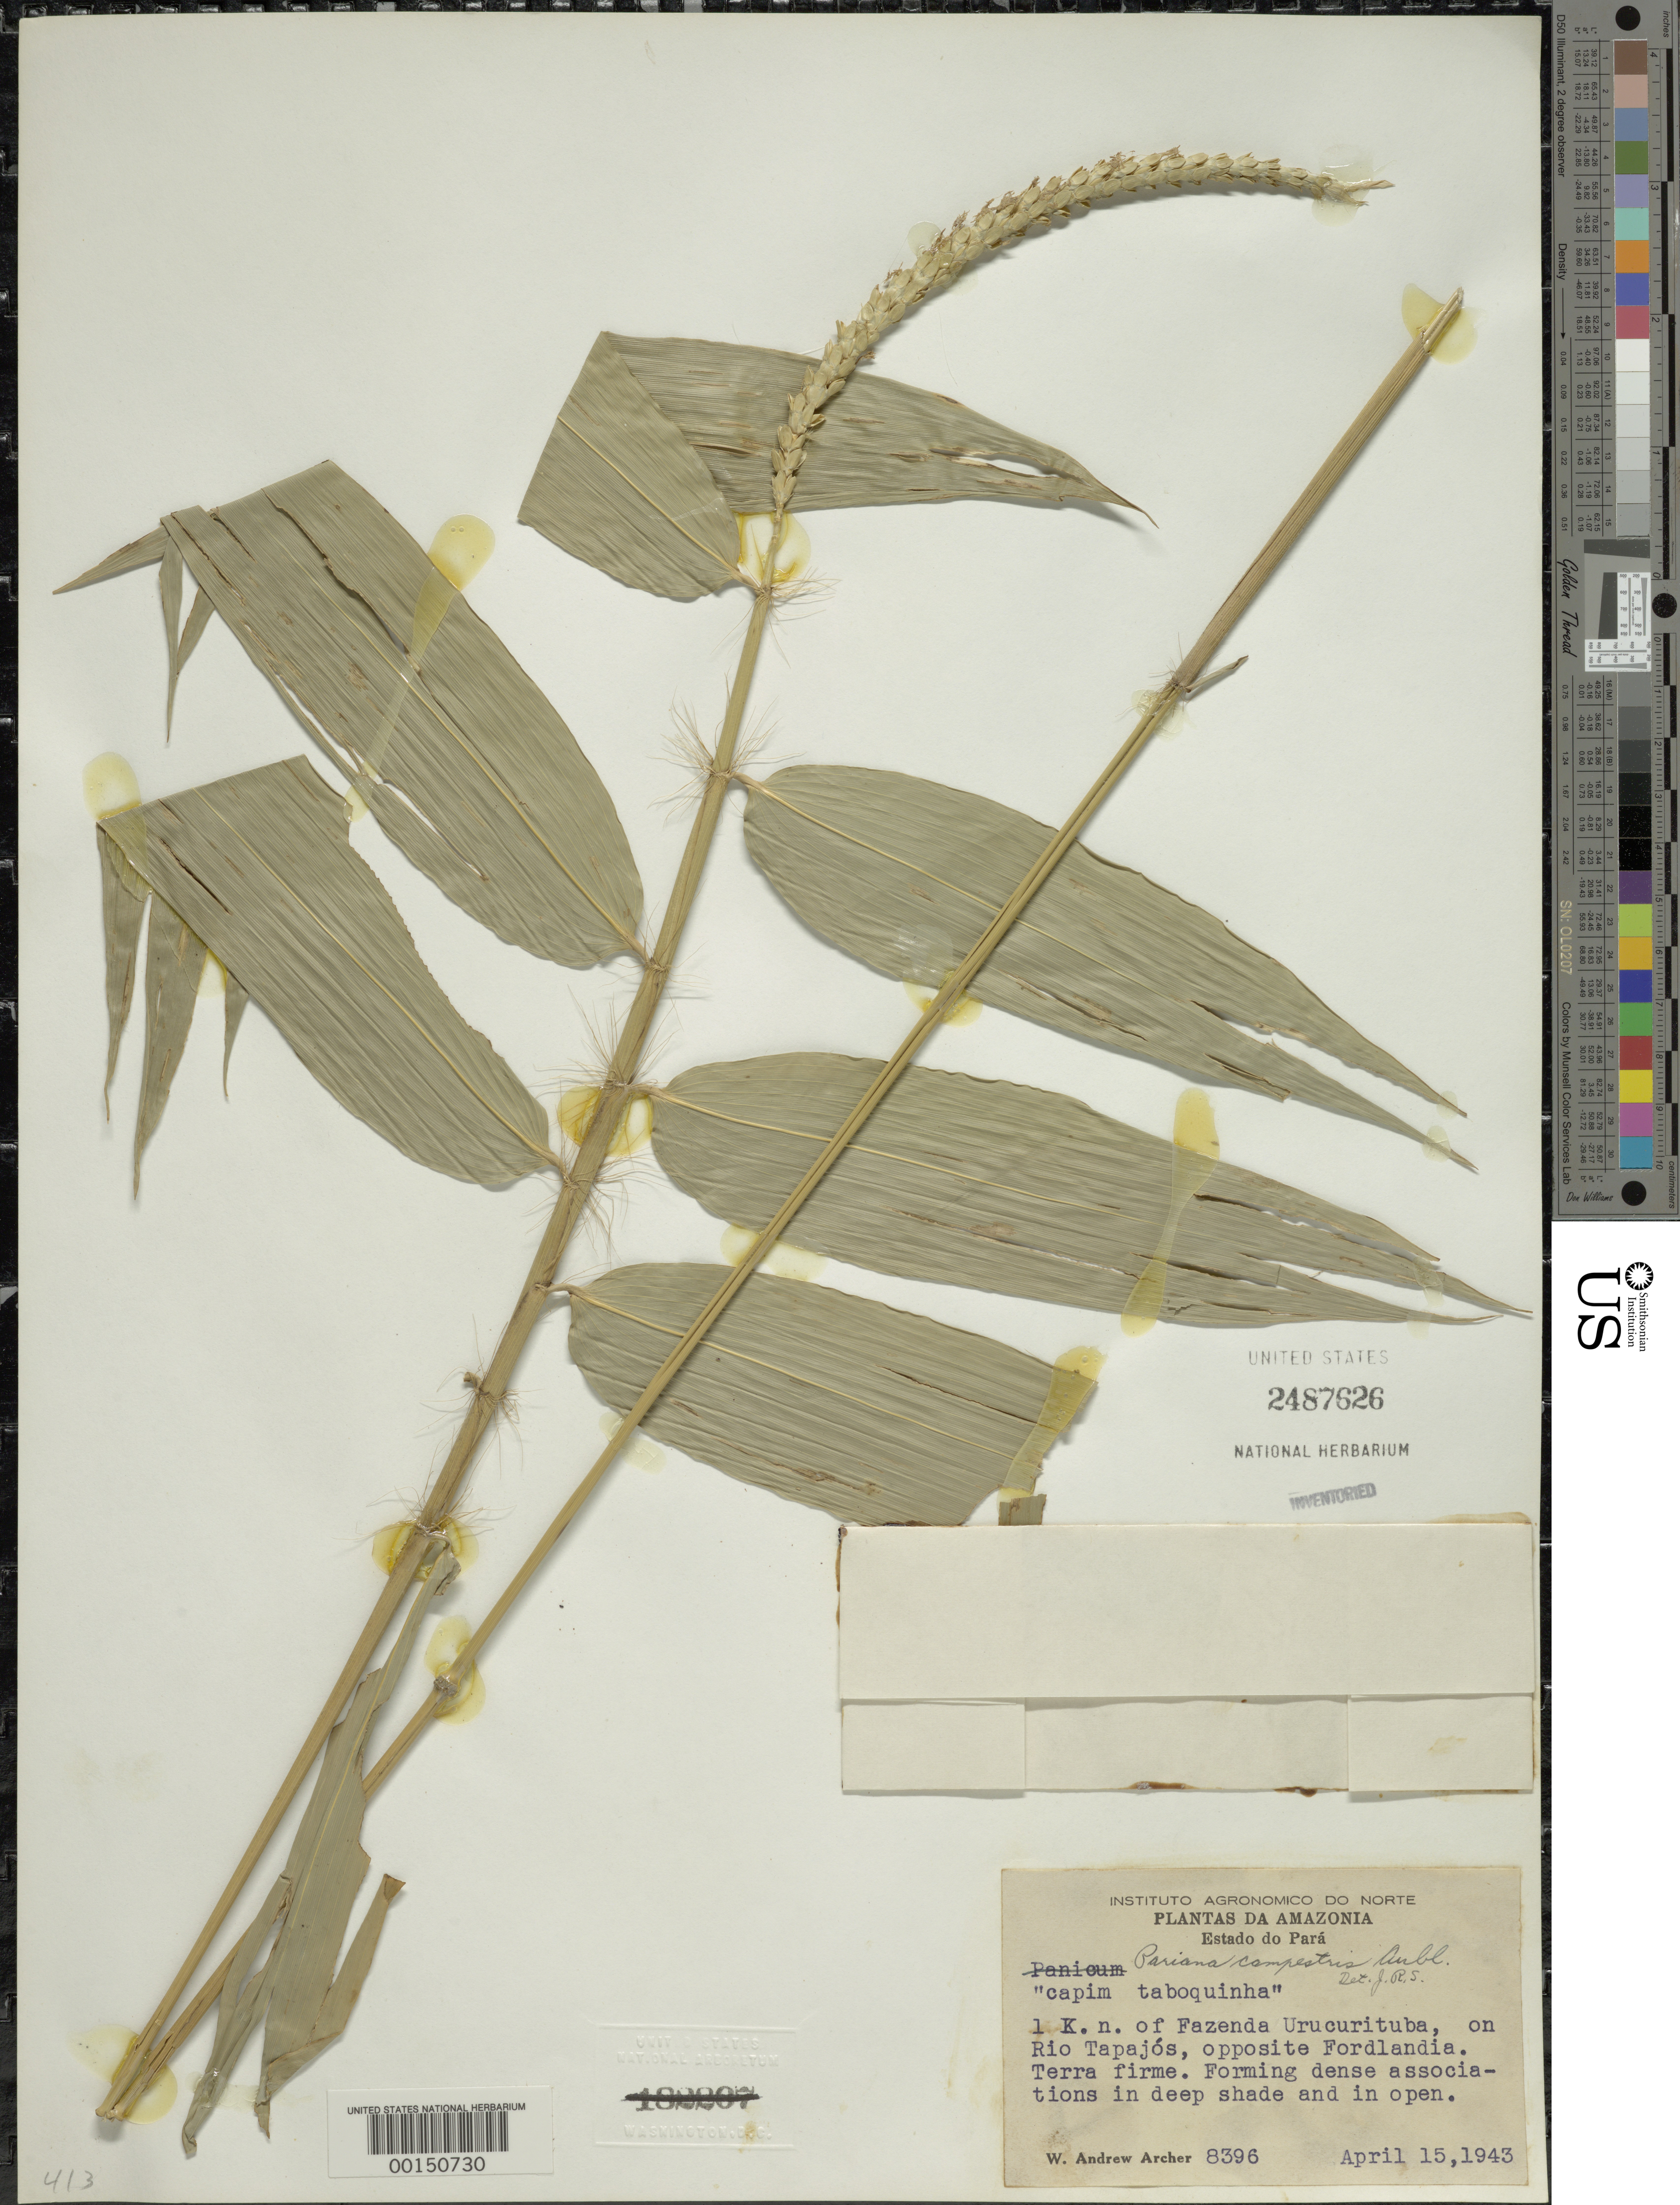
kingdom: Plantae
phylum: Tracheophyta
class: Liliopsida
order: Poales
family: Poaceae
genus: Pariana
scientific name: Pariana campestris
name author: Aubl.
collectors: W. A. Archer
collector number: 8396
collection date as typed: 15 Apr 1943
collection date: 1943-04-15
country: Suriname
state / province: Para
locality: Rio tapajos, fordlandia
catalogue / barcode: US 2487626